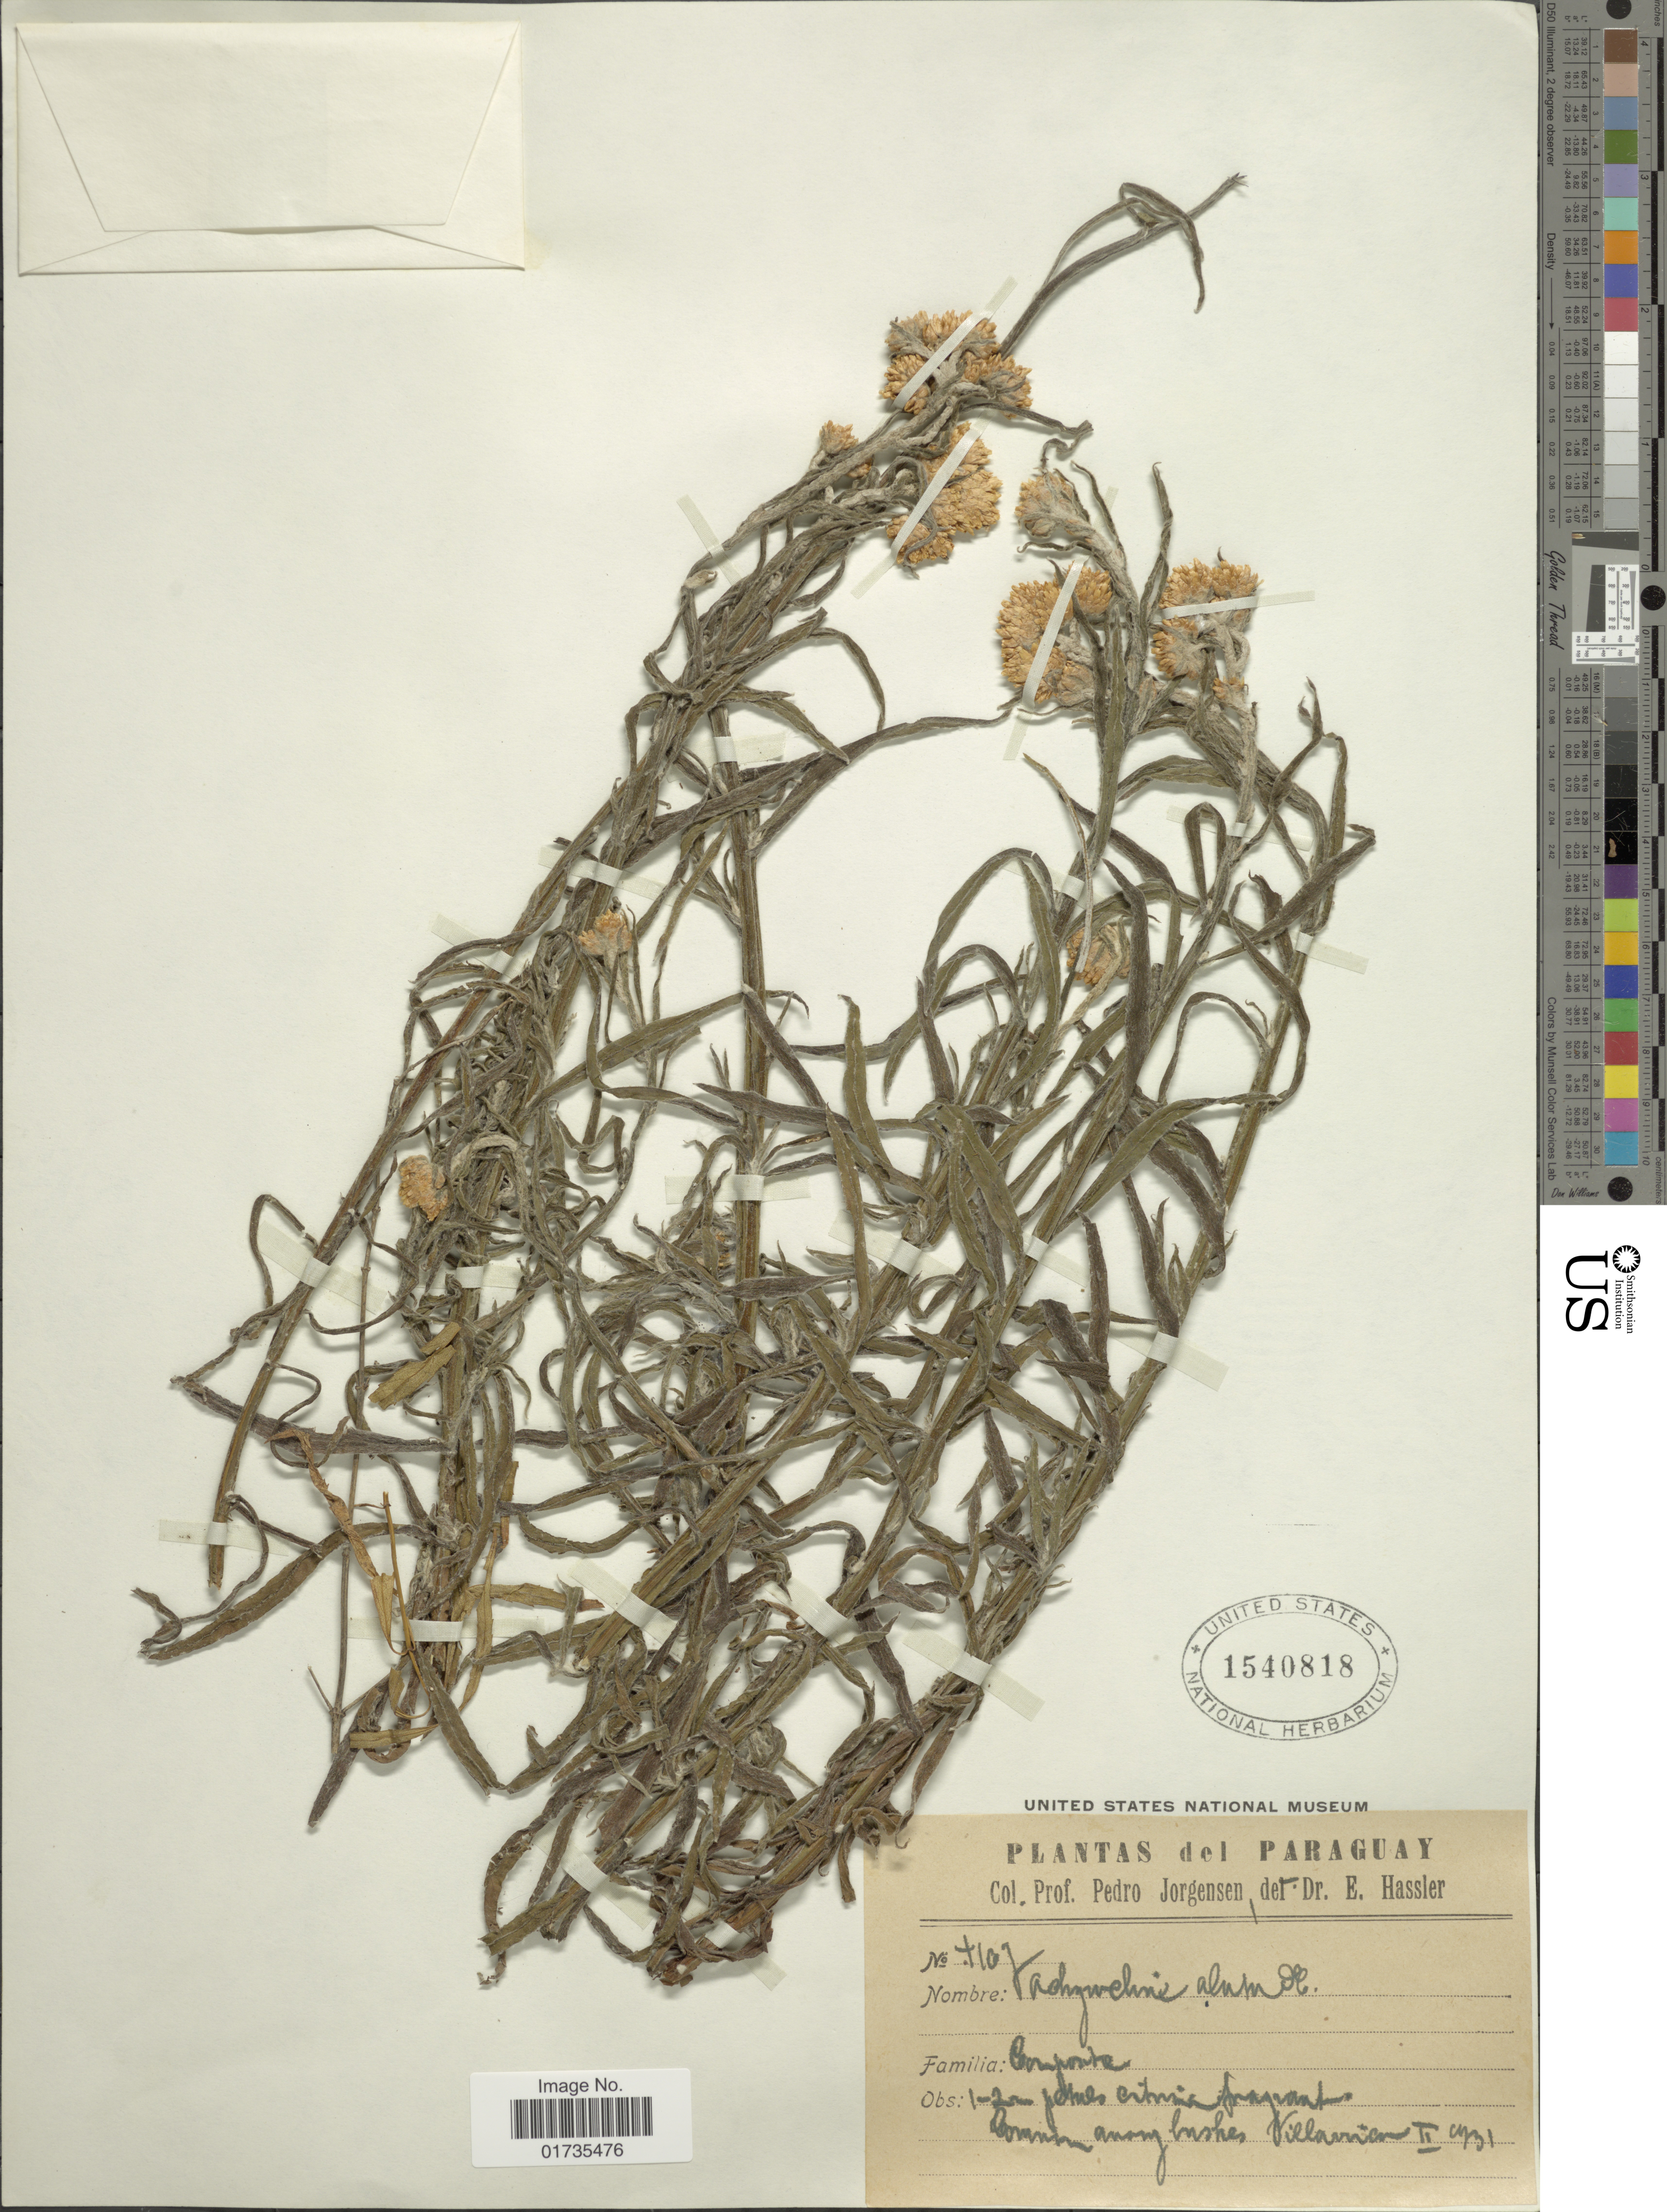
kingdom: Plantae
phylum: Tracheophyta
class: Magnoliopsida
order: Asterales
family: Asteraceae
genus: Achyrocline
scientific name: Achyrocline alata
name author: (Kunth) DC.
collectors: P. Jörgensen & E. Hassler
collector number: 410*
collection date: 1931-02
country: Paraguay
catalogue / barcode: US 1540818